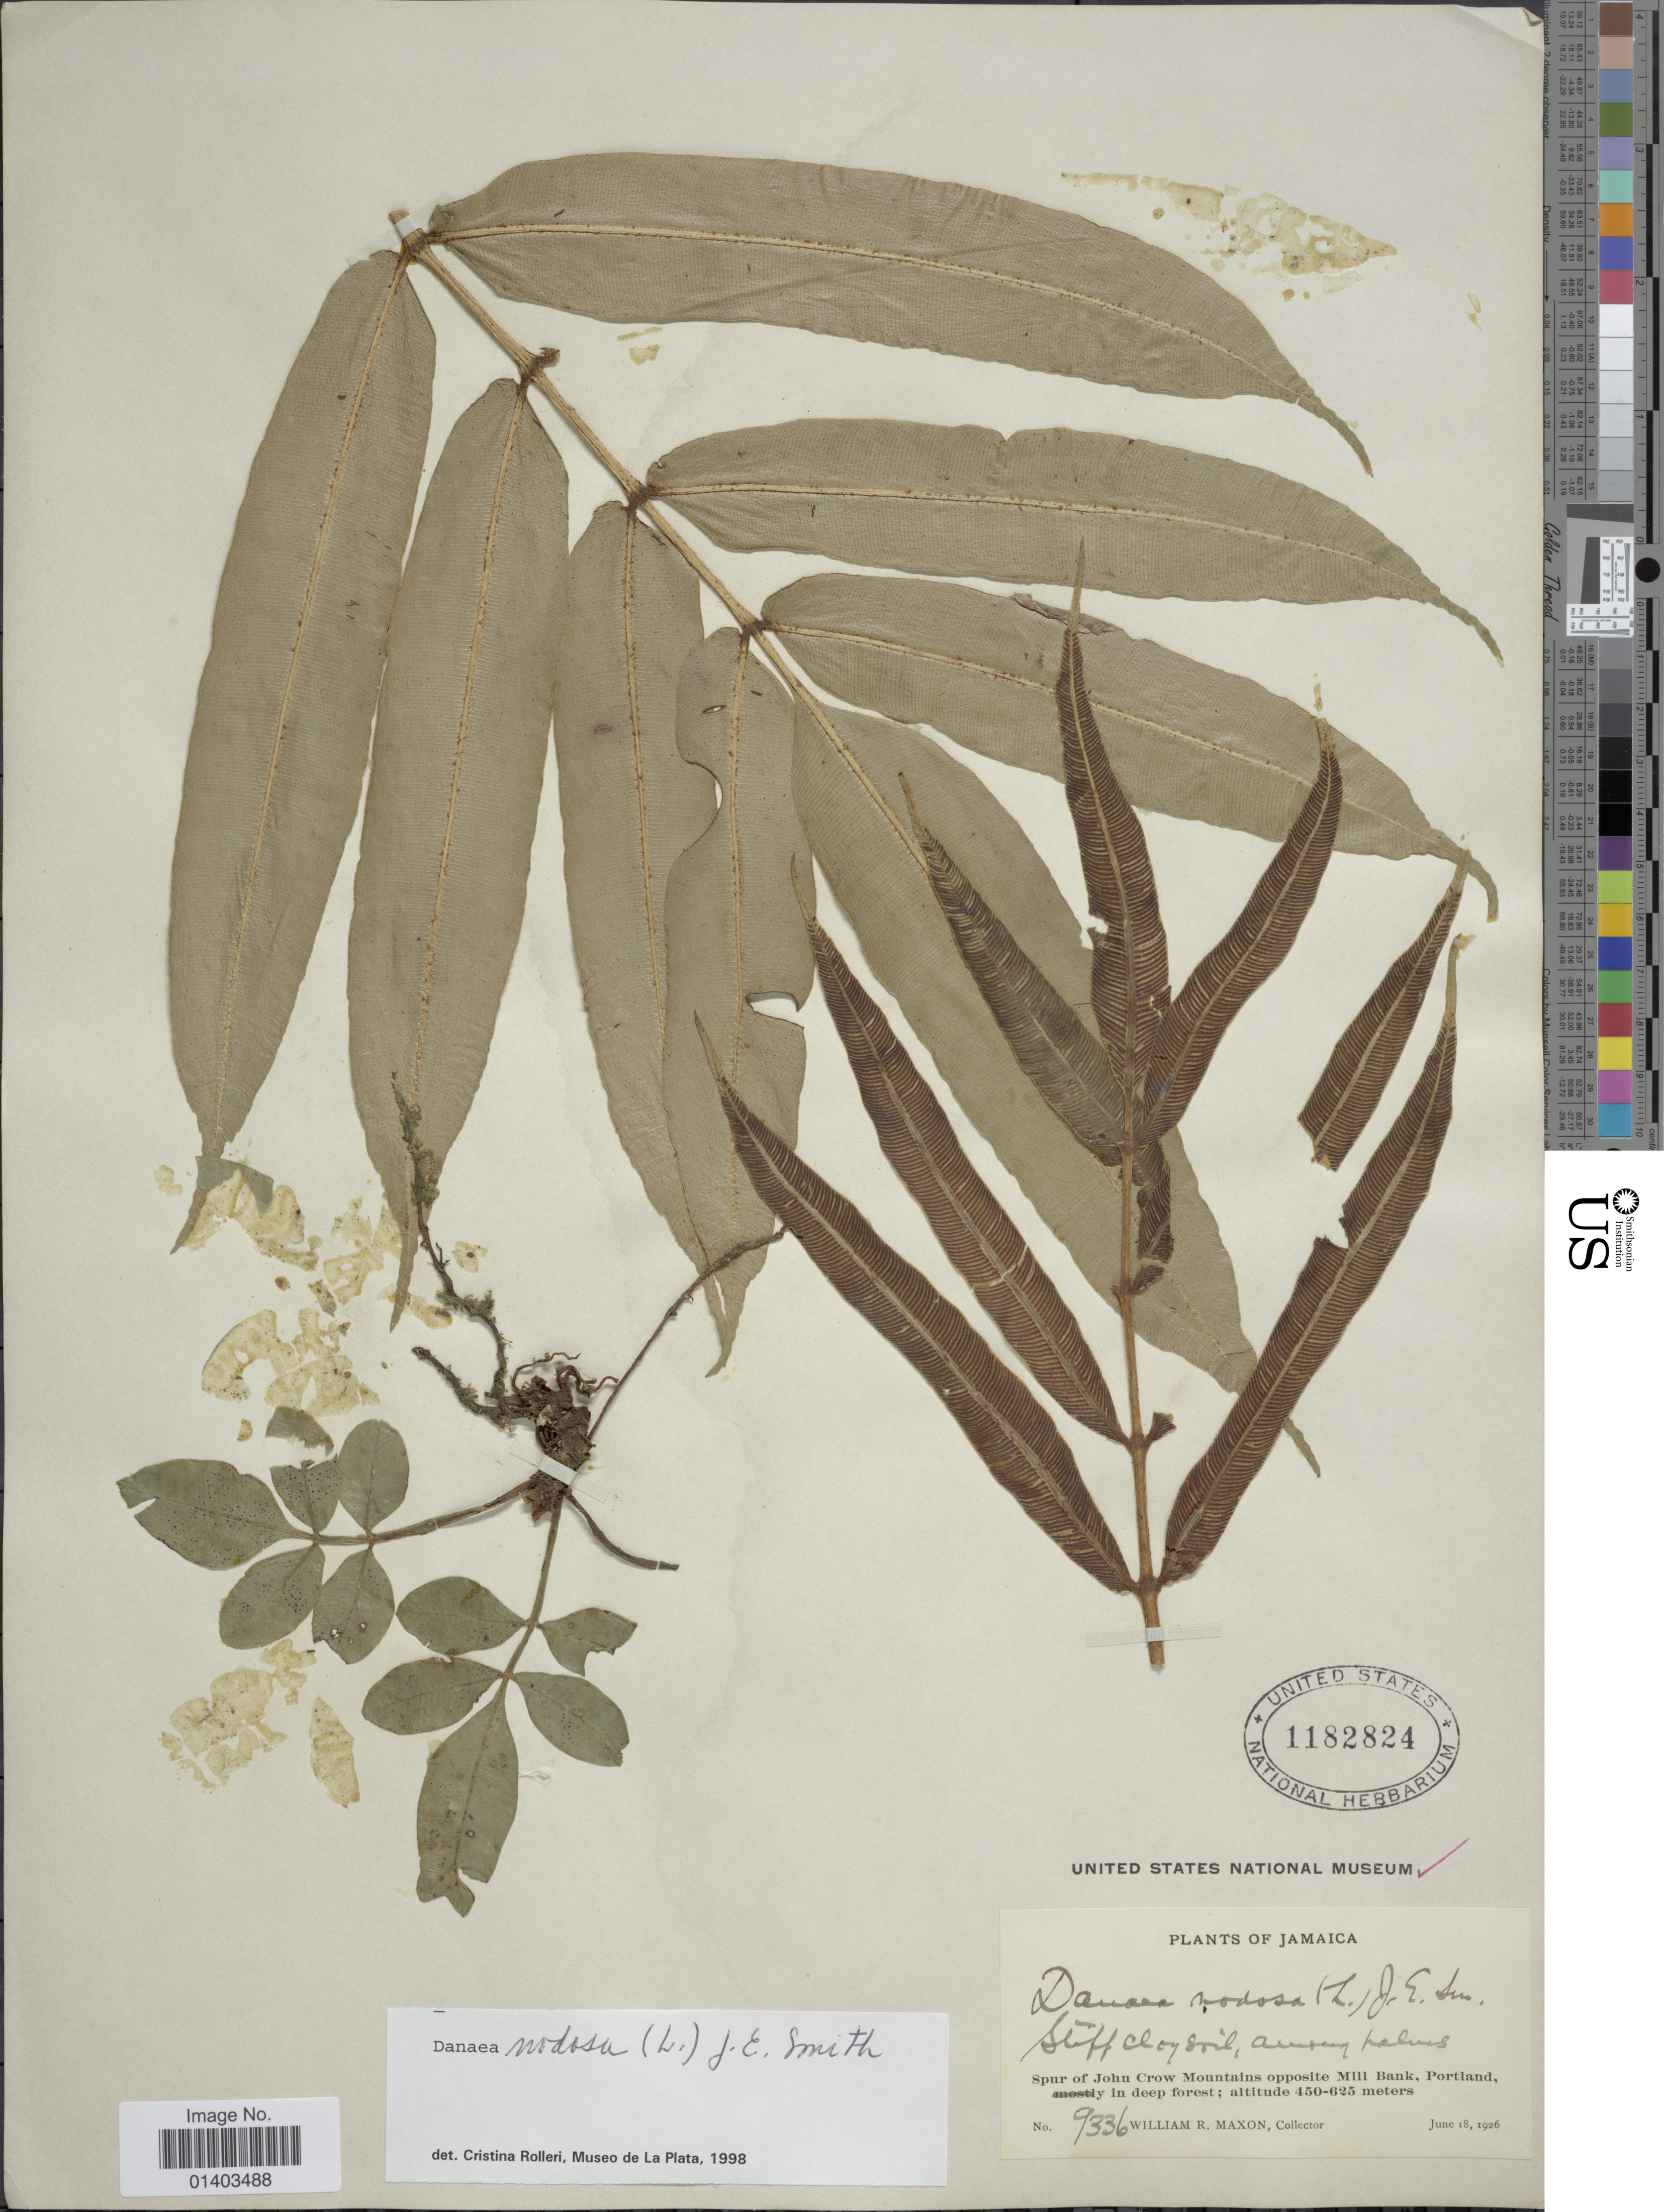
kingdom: Plantae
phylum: Tracheophyta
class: Polypodiopsida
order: Marattiales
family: Marattiaceae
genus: Danaea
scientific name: Danaea nodosa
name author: (L.) Sm.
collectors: W. R. Maxon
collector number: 9336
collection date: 1926-06-18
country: Jamaica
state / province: Portland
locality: Spur of John Crow Mountain opposite Mill Bank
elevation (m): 450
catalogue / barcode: US 1182824